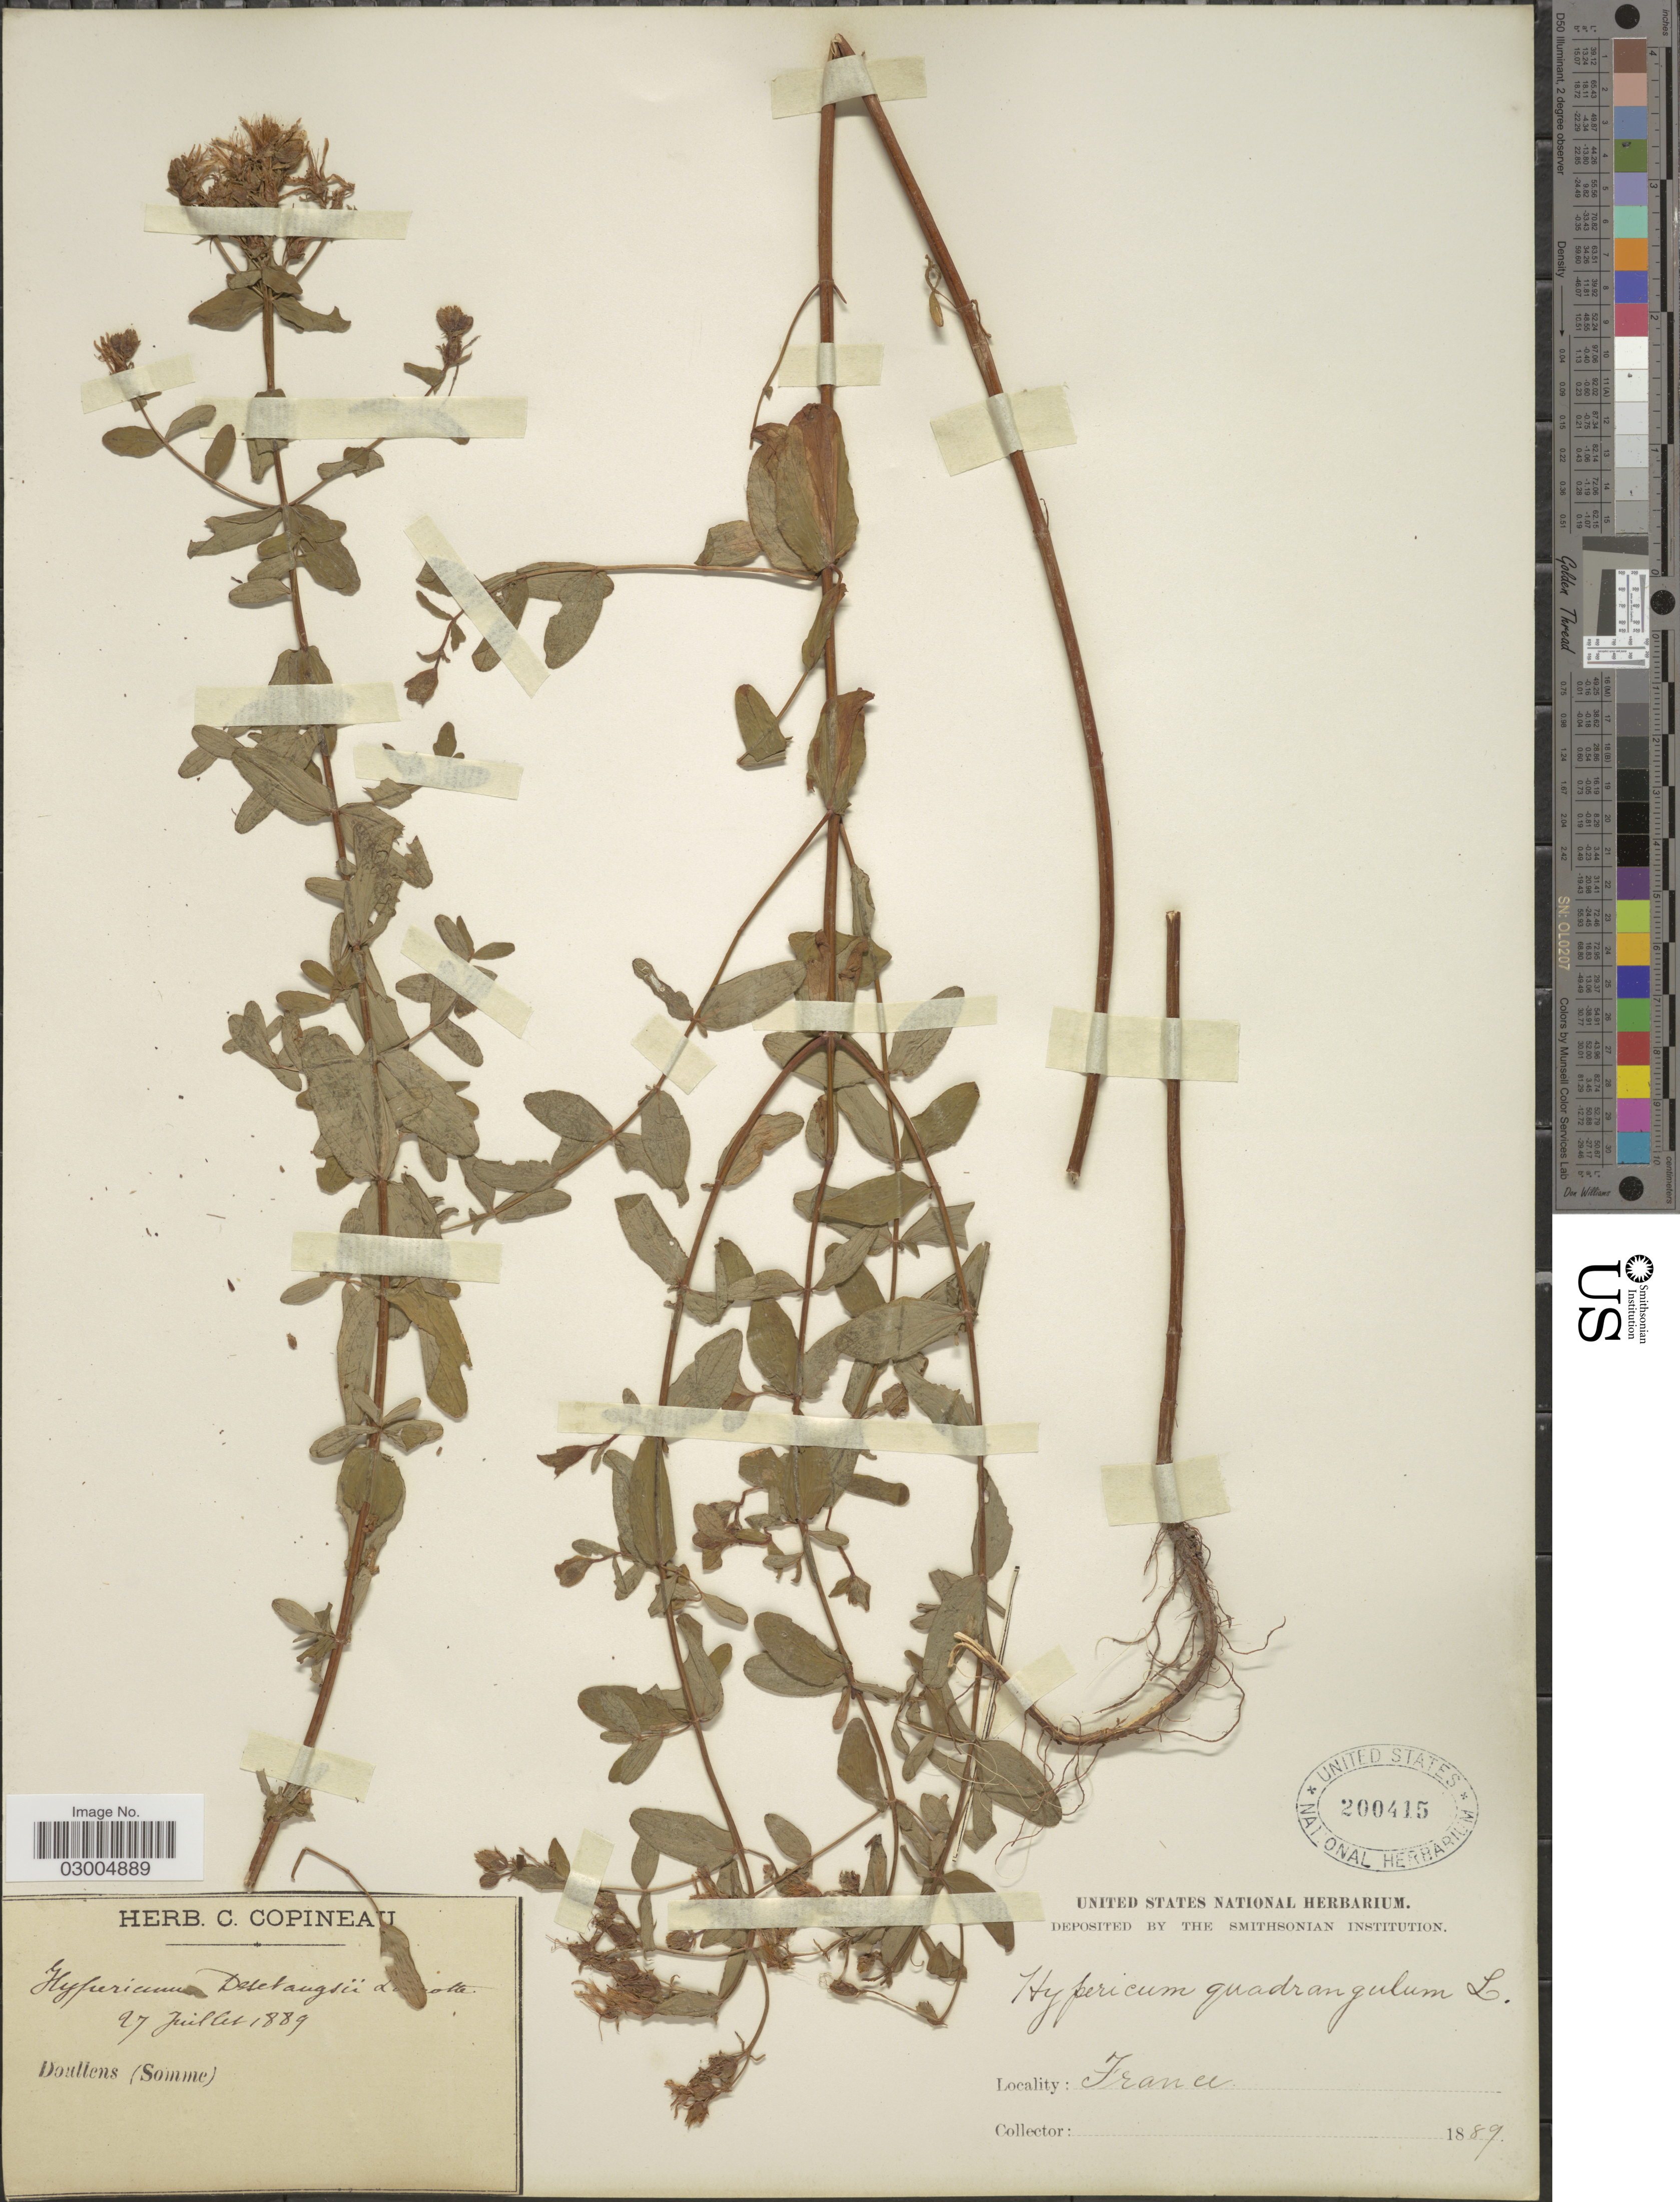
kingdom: Plantae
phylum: Tracheophyta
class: Magnoliopsida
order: Malpighiales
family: Hypericaceae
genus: Hypericum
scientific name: Hypericum quadrangulum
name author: L.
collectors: ex herb. C. Copineau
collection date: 1889-07-27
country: France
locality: Doullens (Somme).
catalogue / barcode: US 200415